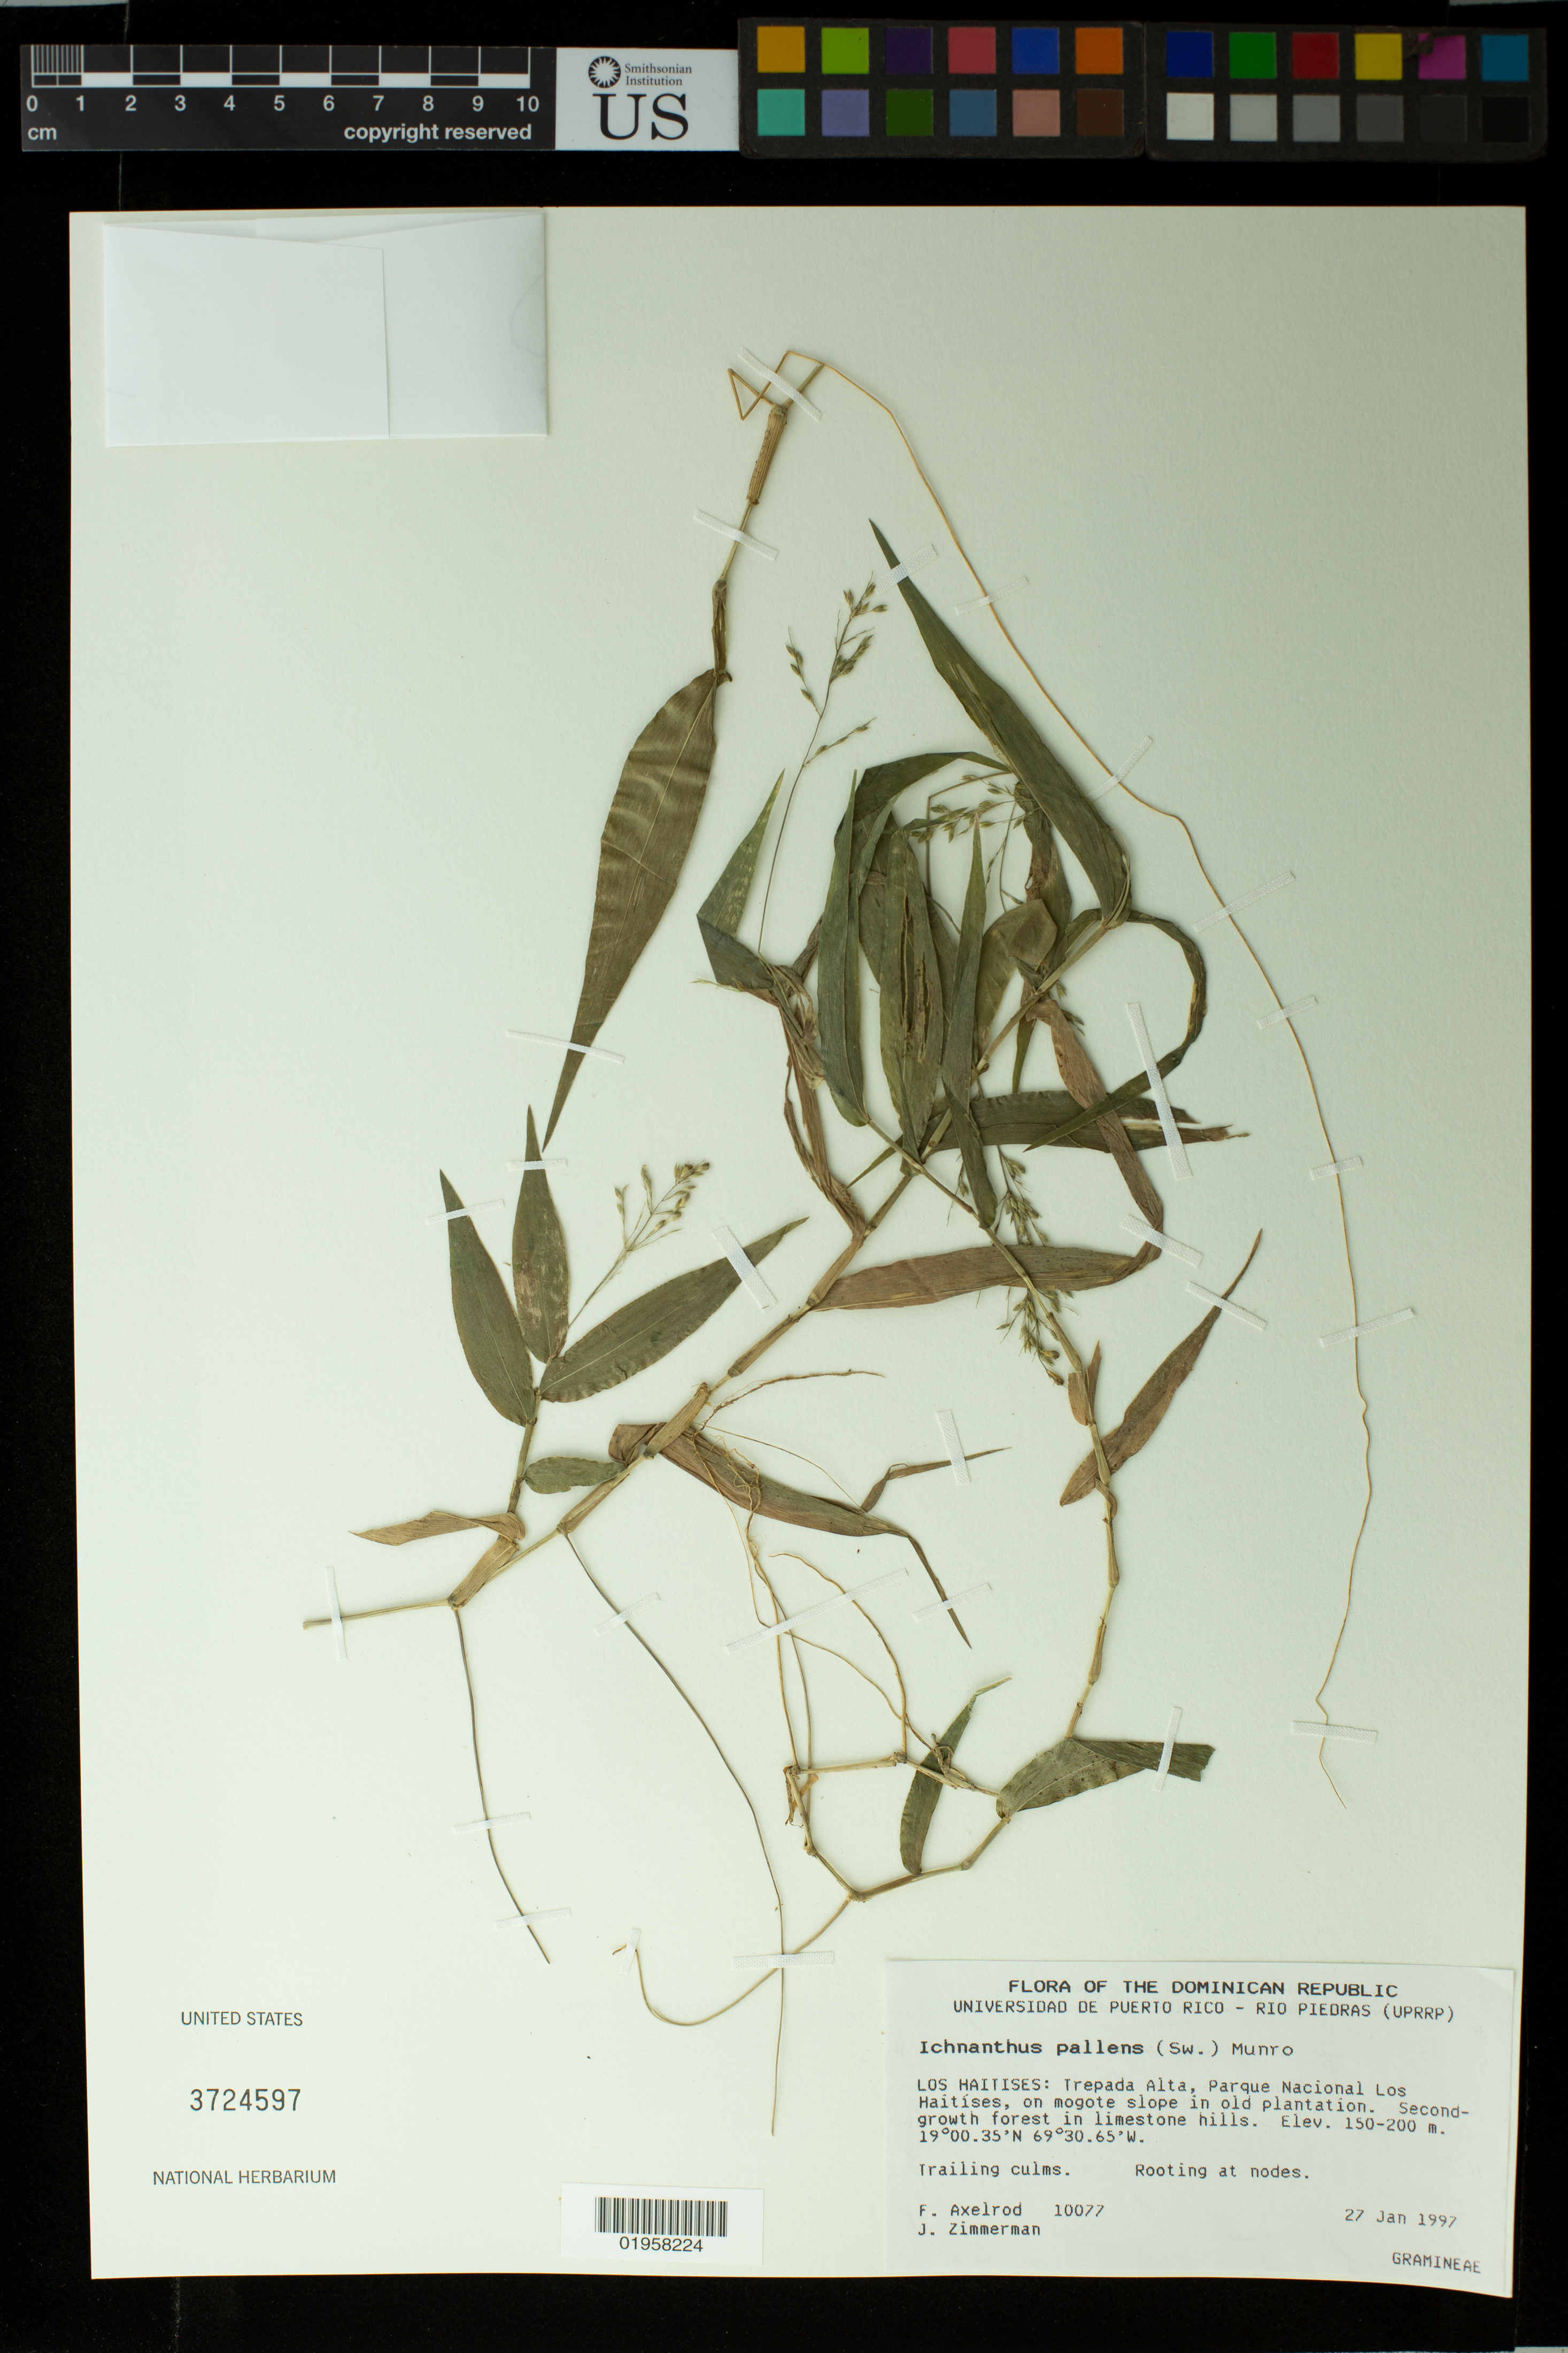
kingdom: Plantae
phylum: Tracheophyta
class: Liliopsida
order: Poales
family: Poaceae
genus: Ichnanthus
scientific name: Ichnanthus pallens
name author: (Sw.) Munro ex Benth.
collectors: F. S. Axelrod & J. Zimmerman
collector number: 10077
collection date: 1997-01-27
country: Dominican Republic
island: Hispaniola I.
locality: Los Haitises: Trepada Alta, Parque Nacioinal Los Haitises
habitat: On mogote slope in old plantation. Second-growth forest in limeston ehills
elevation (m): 150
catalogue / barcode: US 37244597